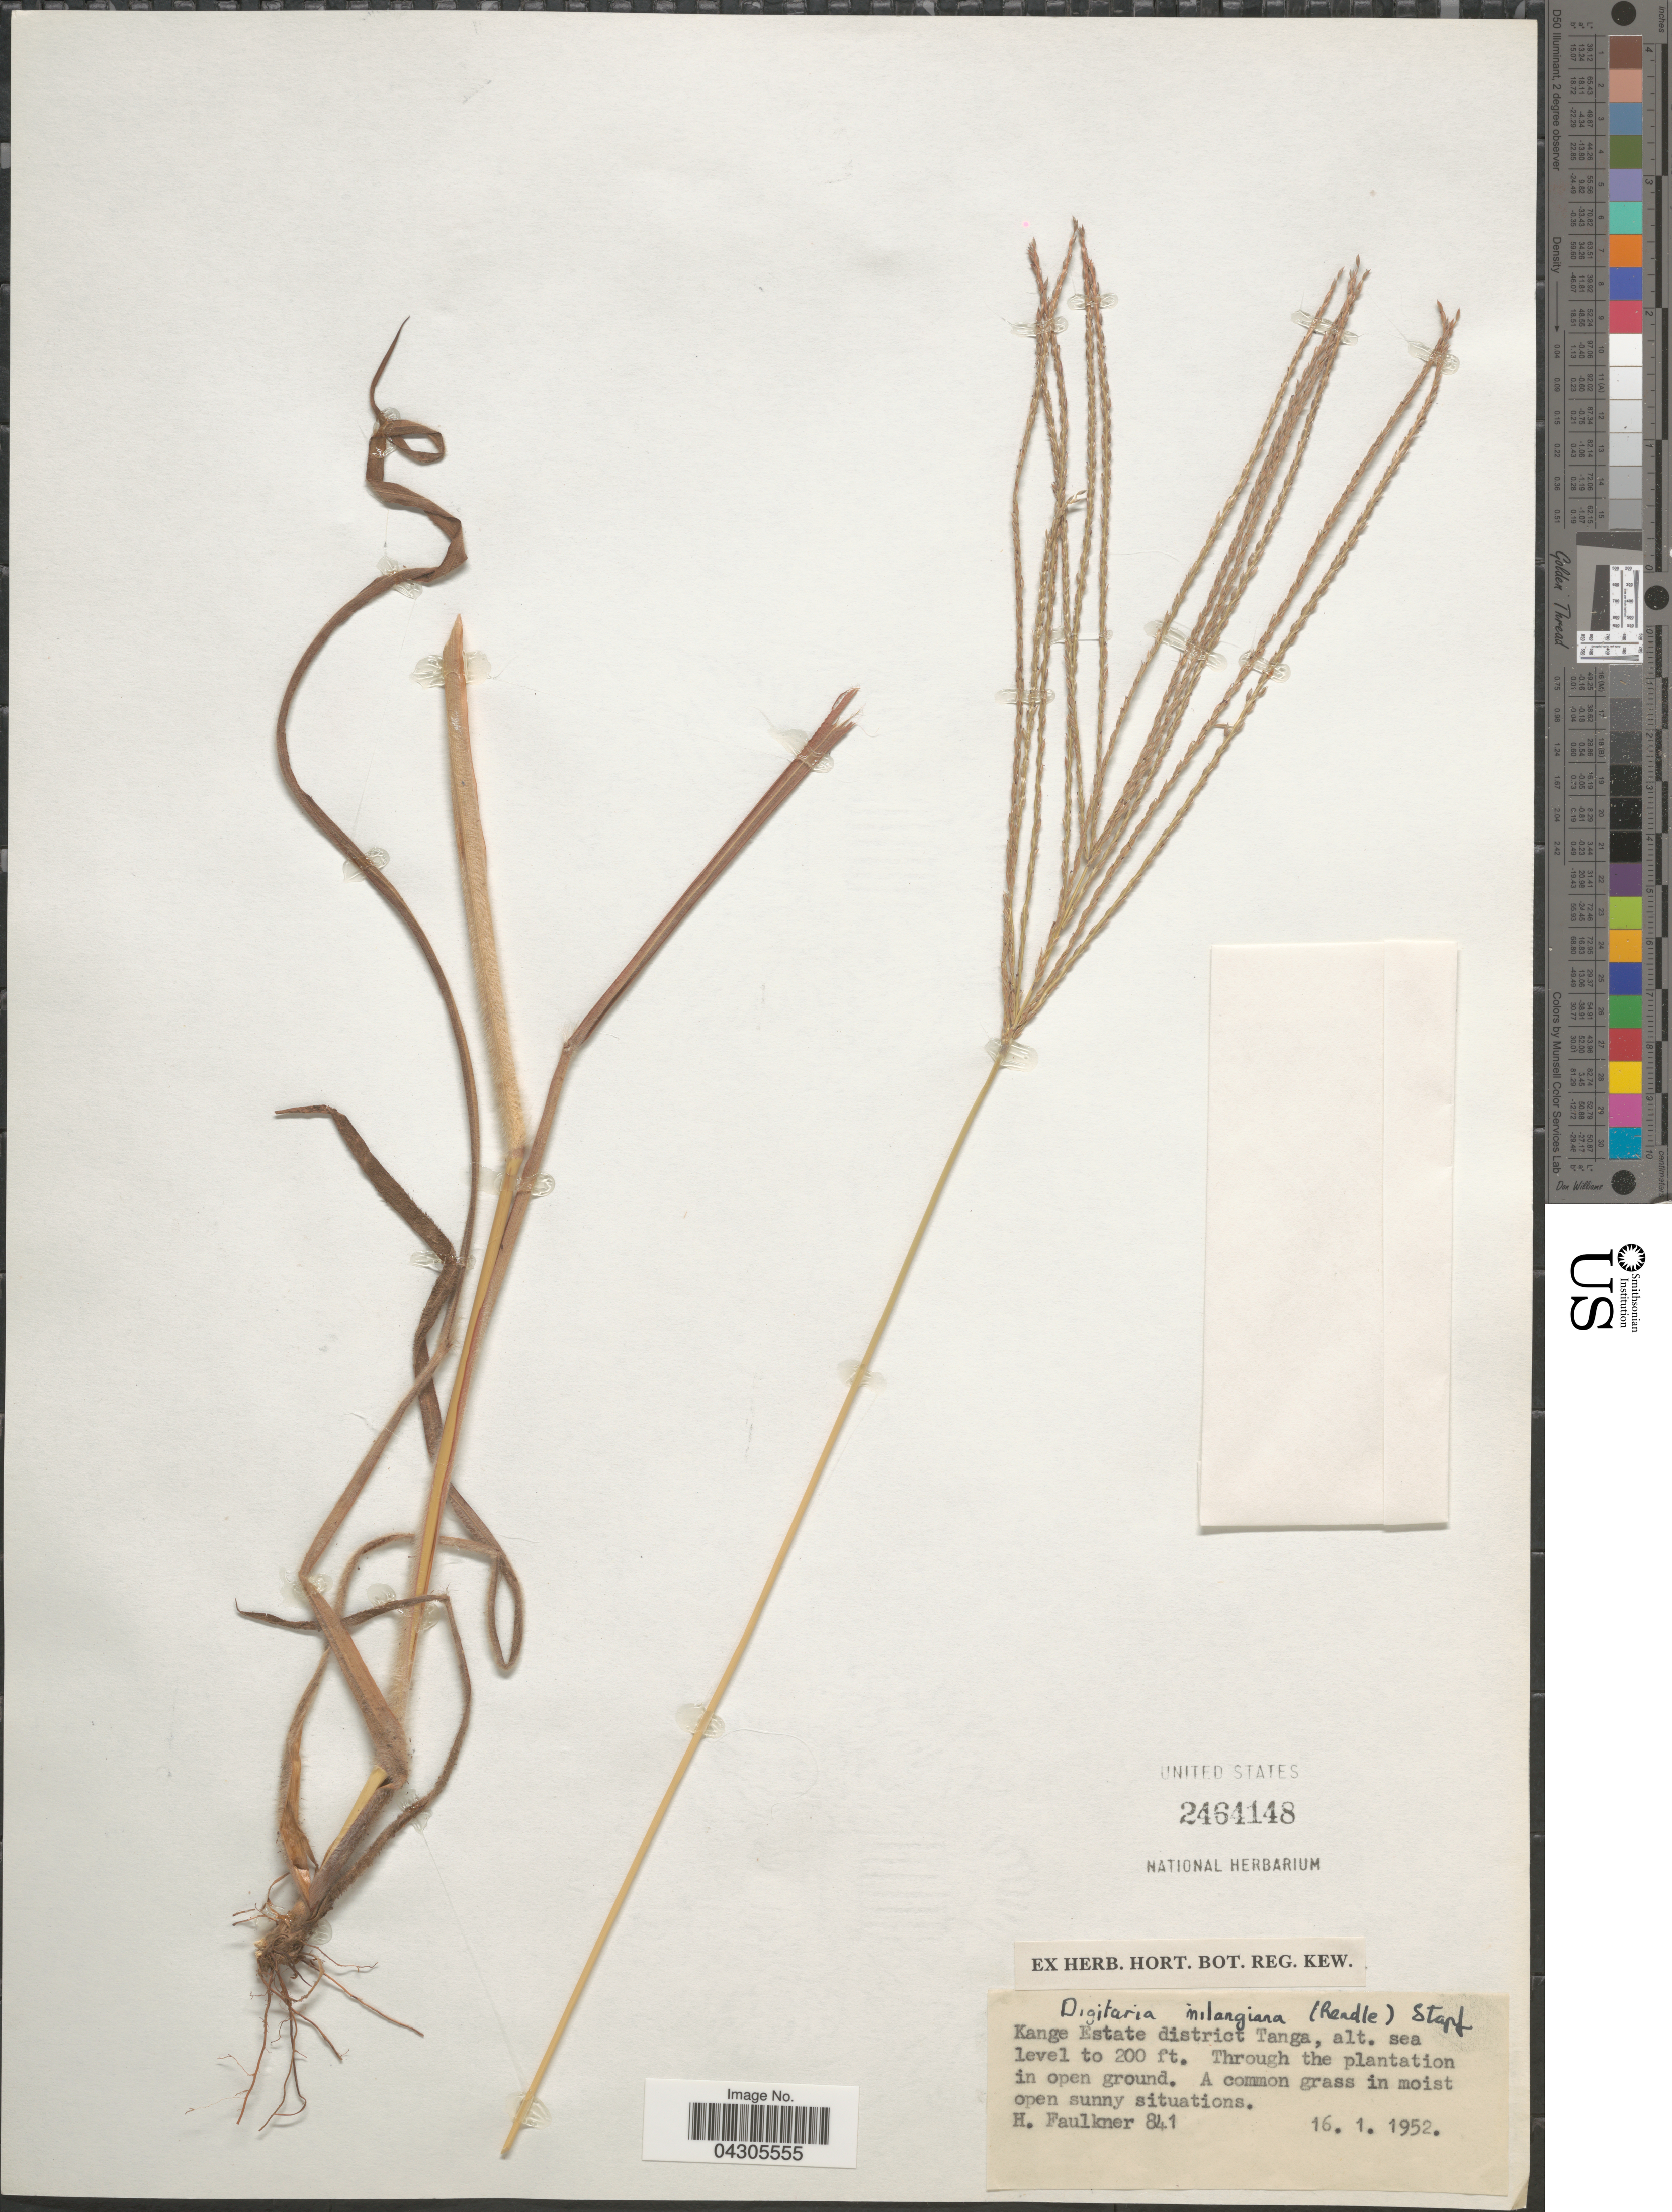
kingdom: Plantae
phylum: Tracheophyta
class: Liliopsida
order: Poales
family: Poaceae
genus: Digitaria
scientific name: Digitaria milanjiana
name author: (Rendle) Stapf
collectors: H. Faulkner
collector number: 841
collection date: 1952-01-16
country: Tanzania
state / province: Tanga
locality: Kange Estate district Tanga.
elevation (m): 0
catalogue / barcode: US 2464148